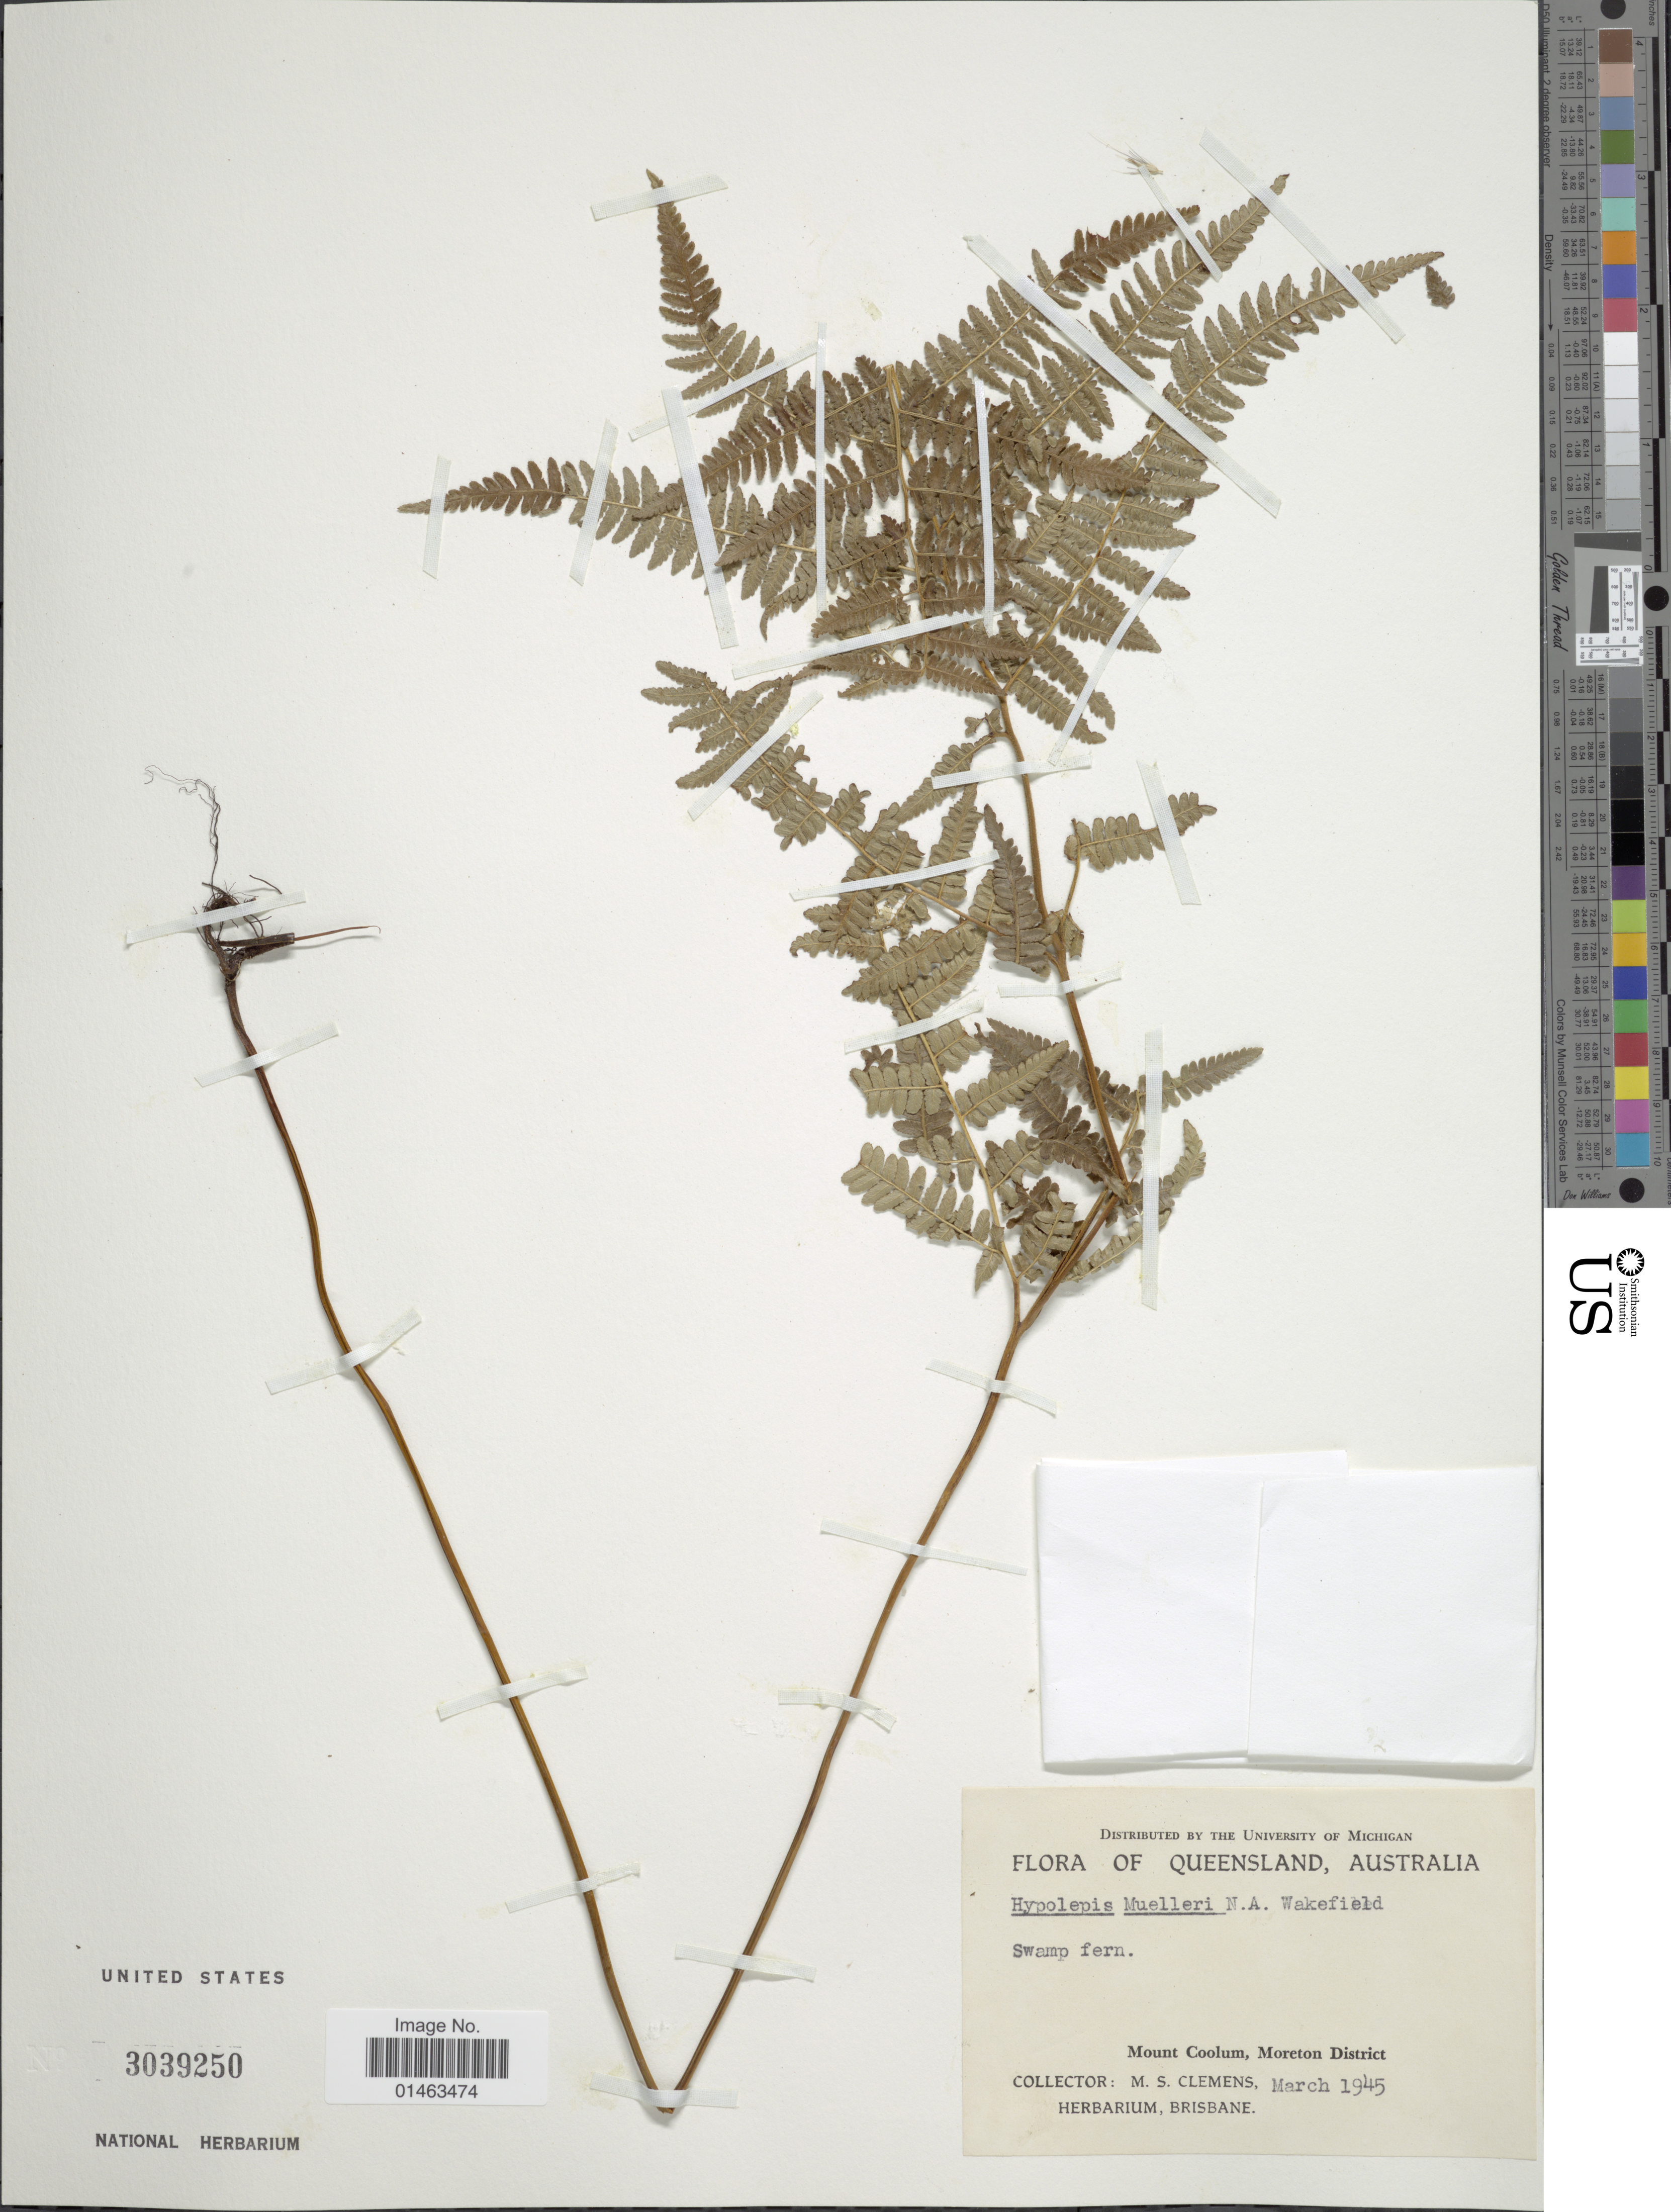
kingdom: Plantae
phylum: Tracheophyta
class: Polypodiopsida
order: Polypodiales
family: Dennstaedtiaceae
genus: Hypolepis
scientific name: Hypolepis muelleri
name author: N.A. Wakef.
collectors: M. S. Clemens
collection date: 1945-03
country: Australia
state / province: Queensland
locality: Mount Coolum, Moreton District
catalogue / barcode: US 3039250